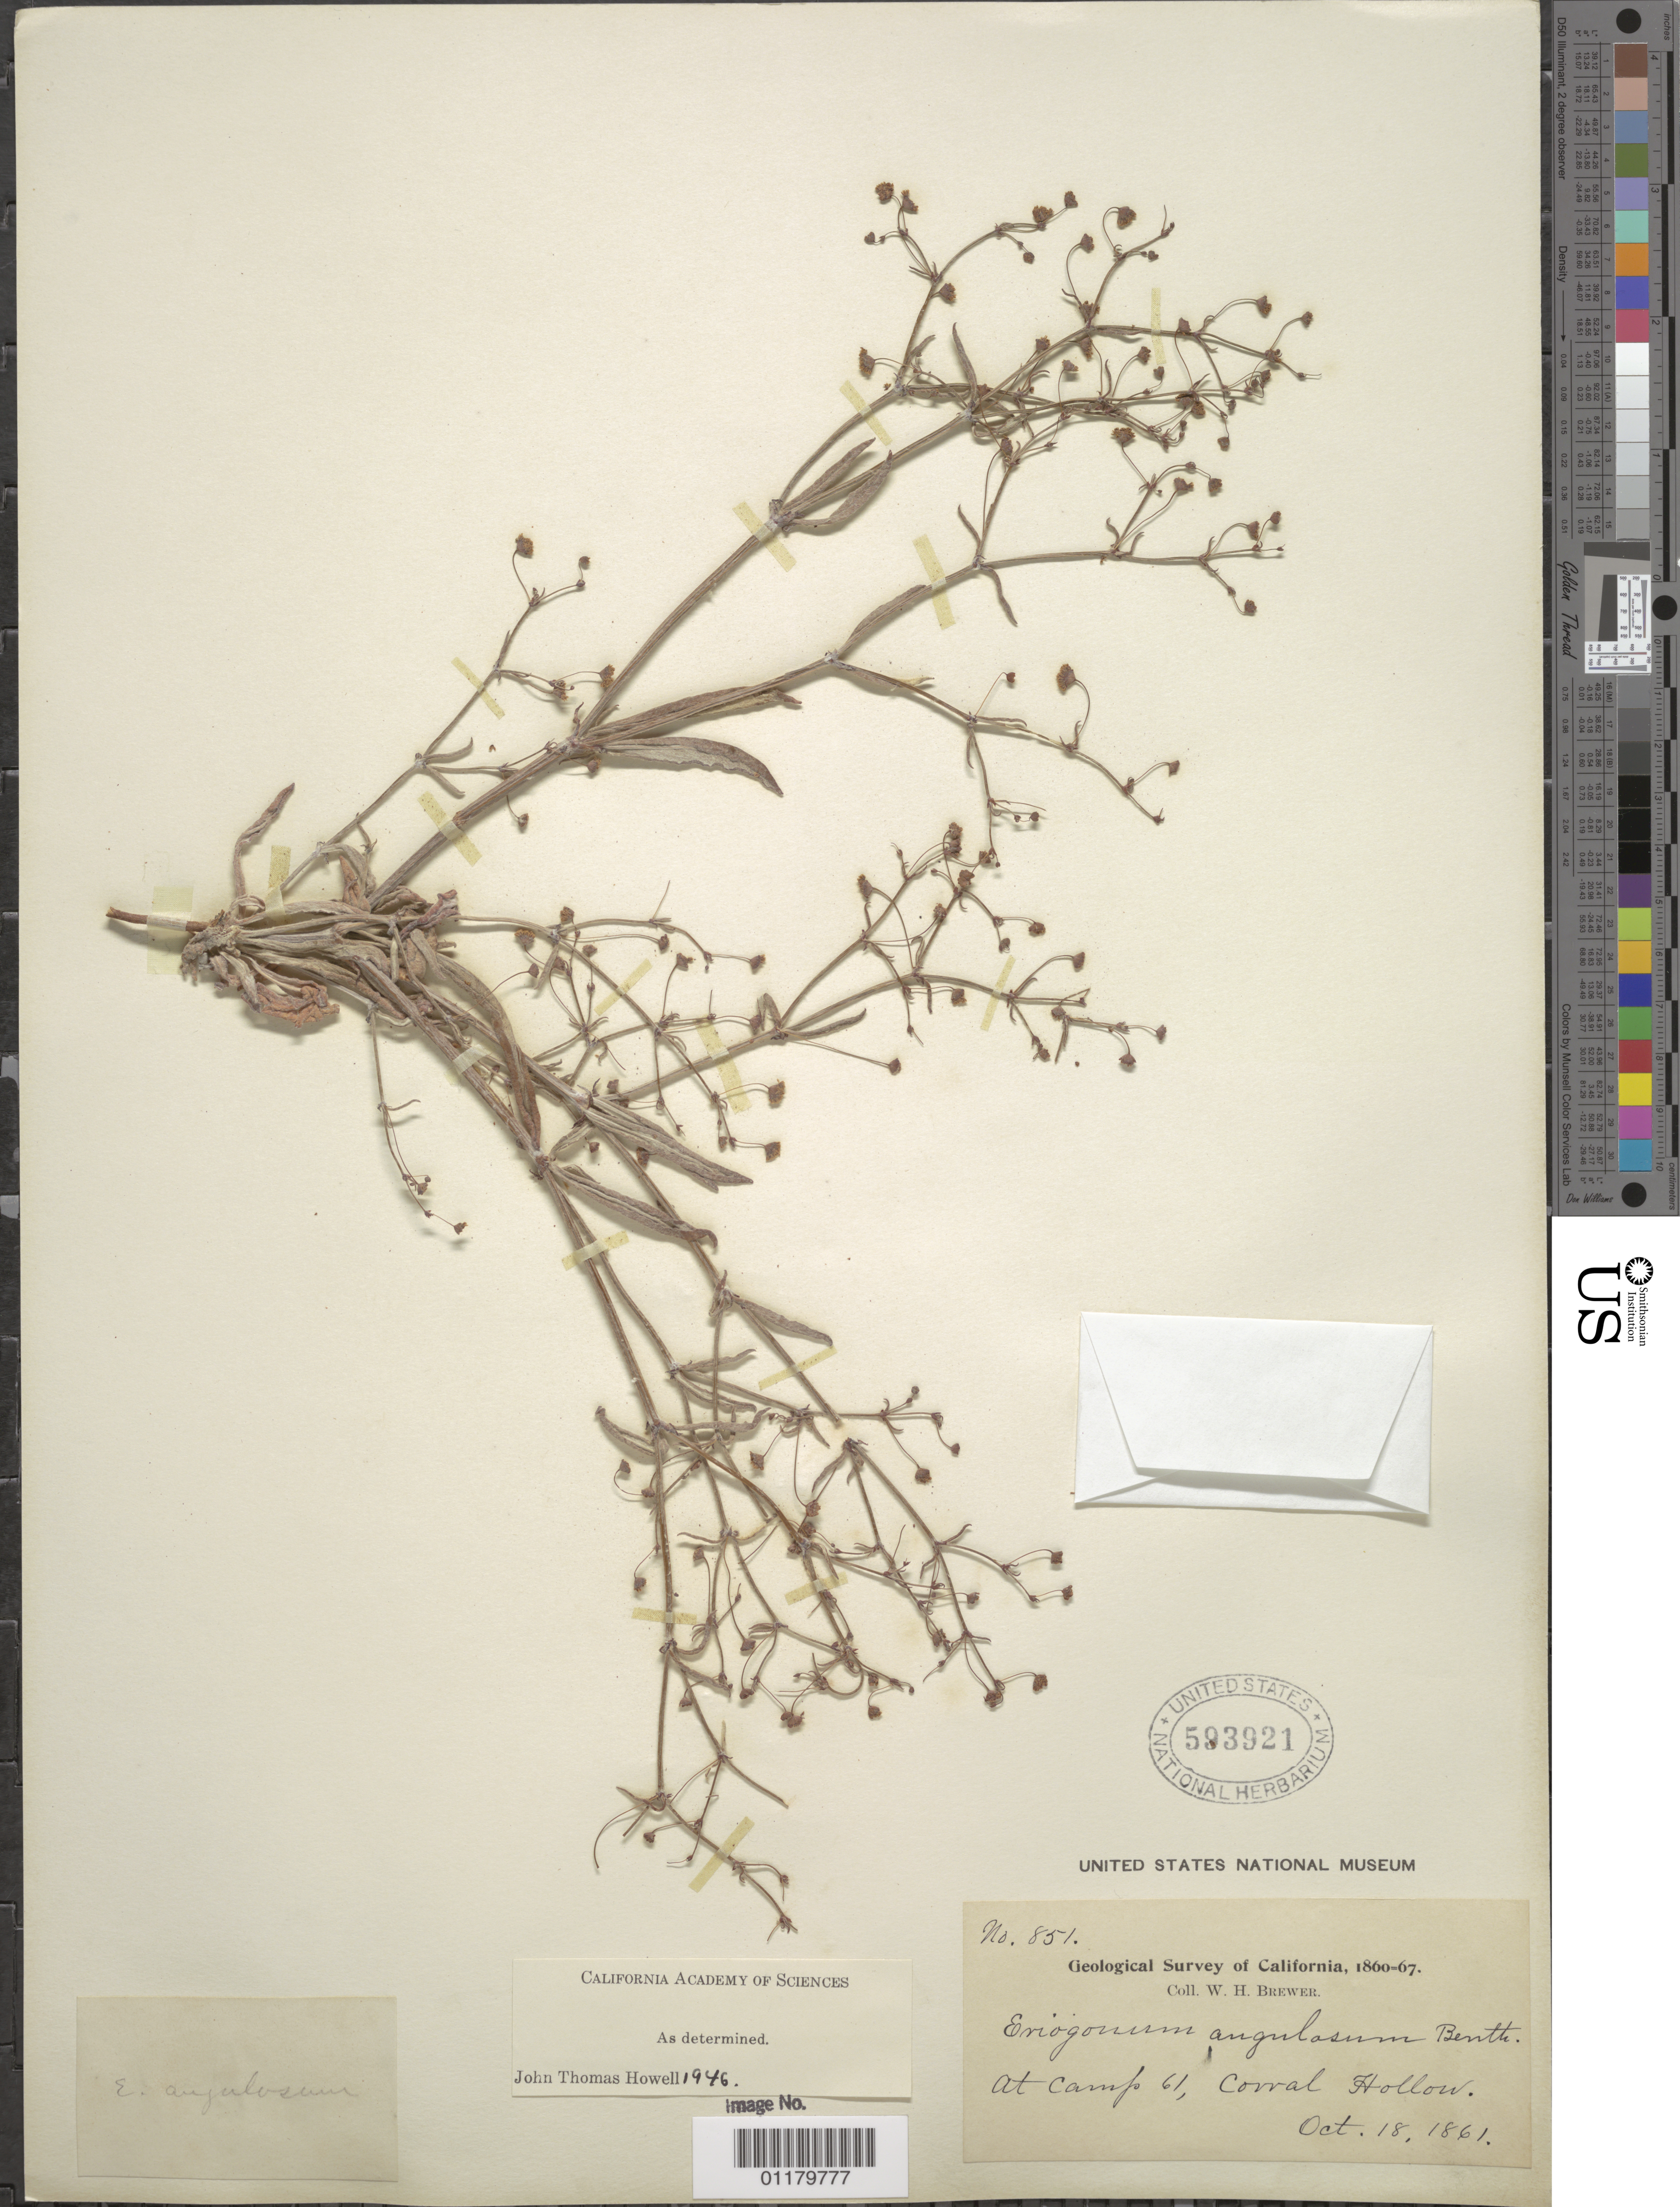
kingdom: Plantae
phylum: Tracheophyta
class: Magnoliopsida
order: Caryophyllales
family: Polygonaceae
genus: Eriogonum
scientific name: Eriogonum angulosum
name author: Benth.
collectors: W. H. Brewer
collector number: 851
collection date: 1861-10-18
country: United States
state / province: California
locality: At Camp 61, Corral Hollow.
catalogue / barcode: US 593921